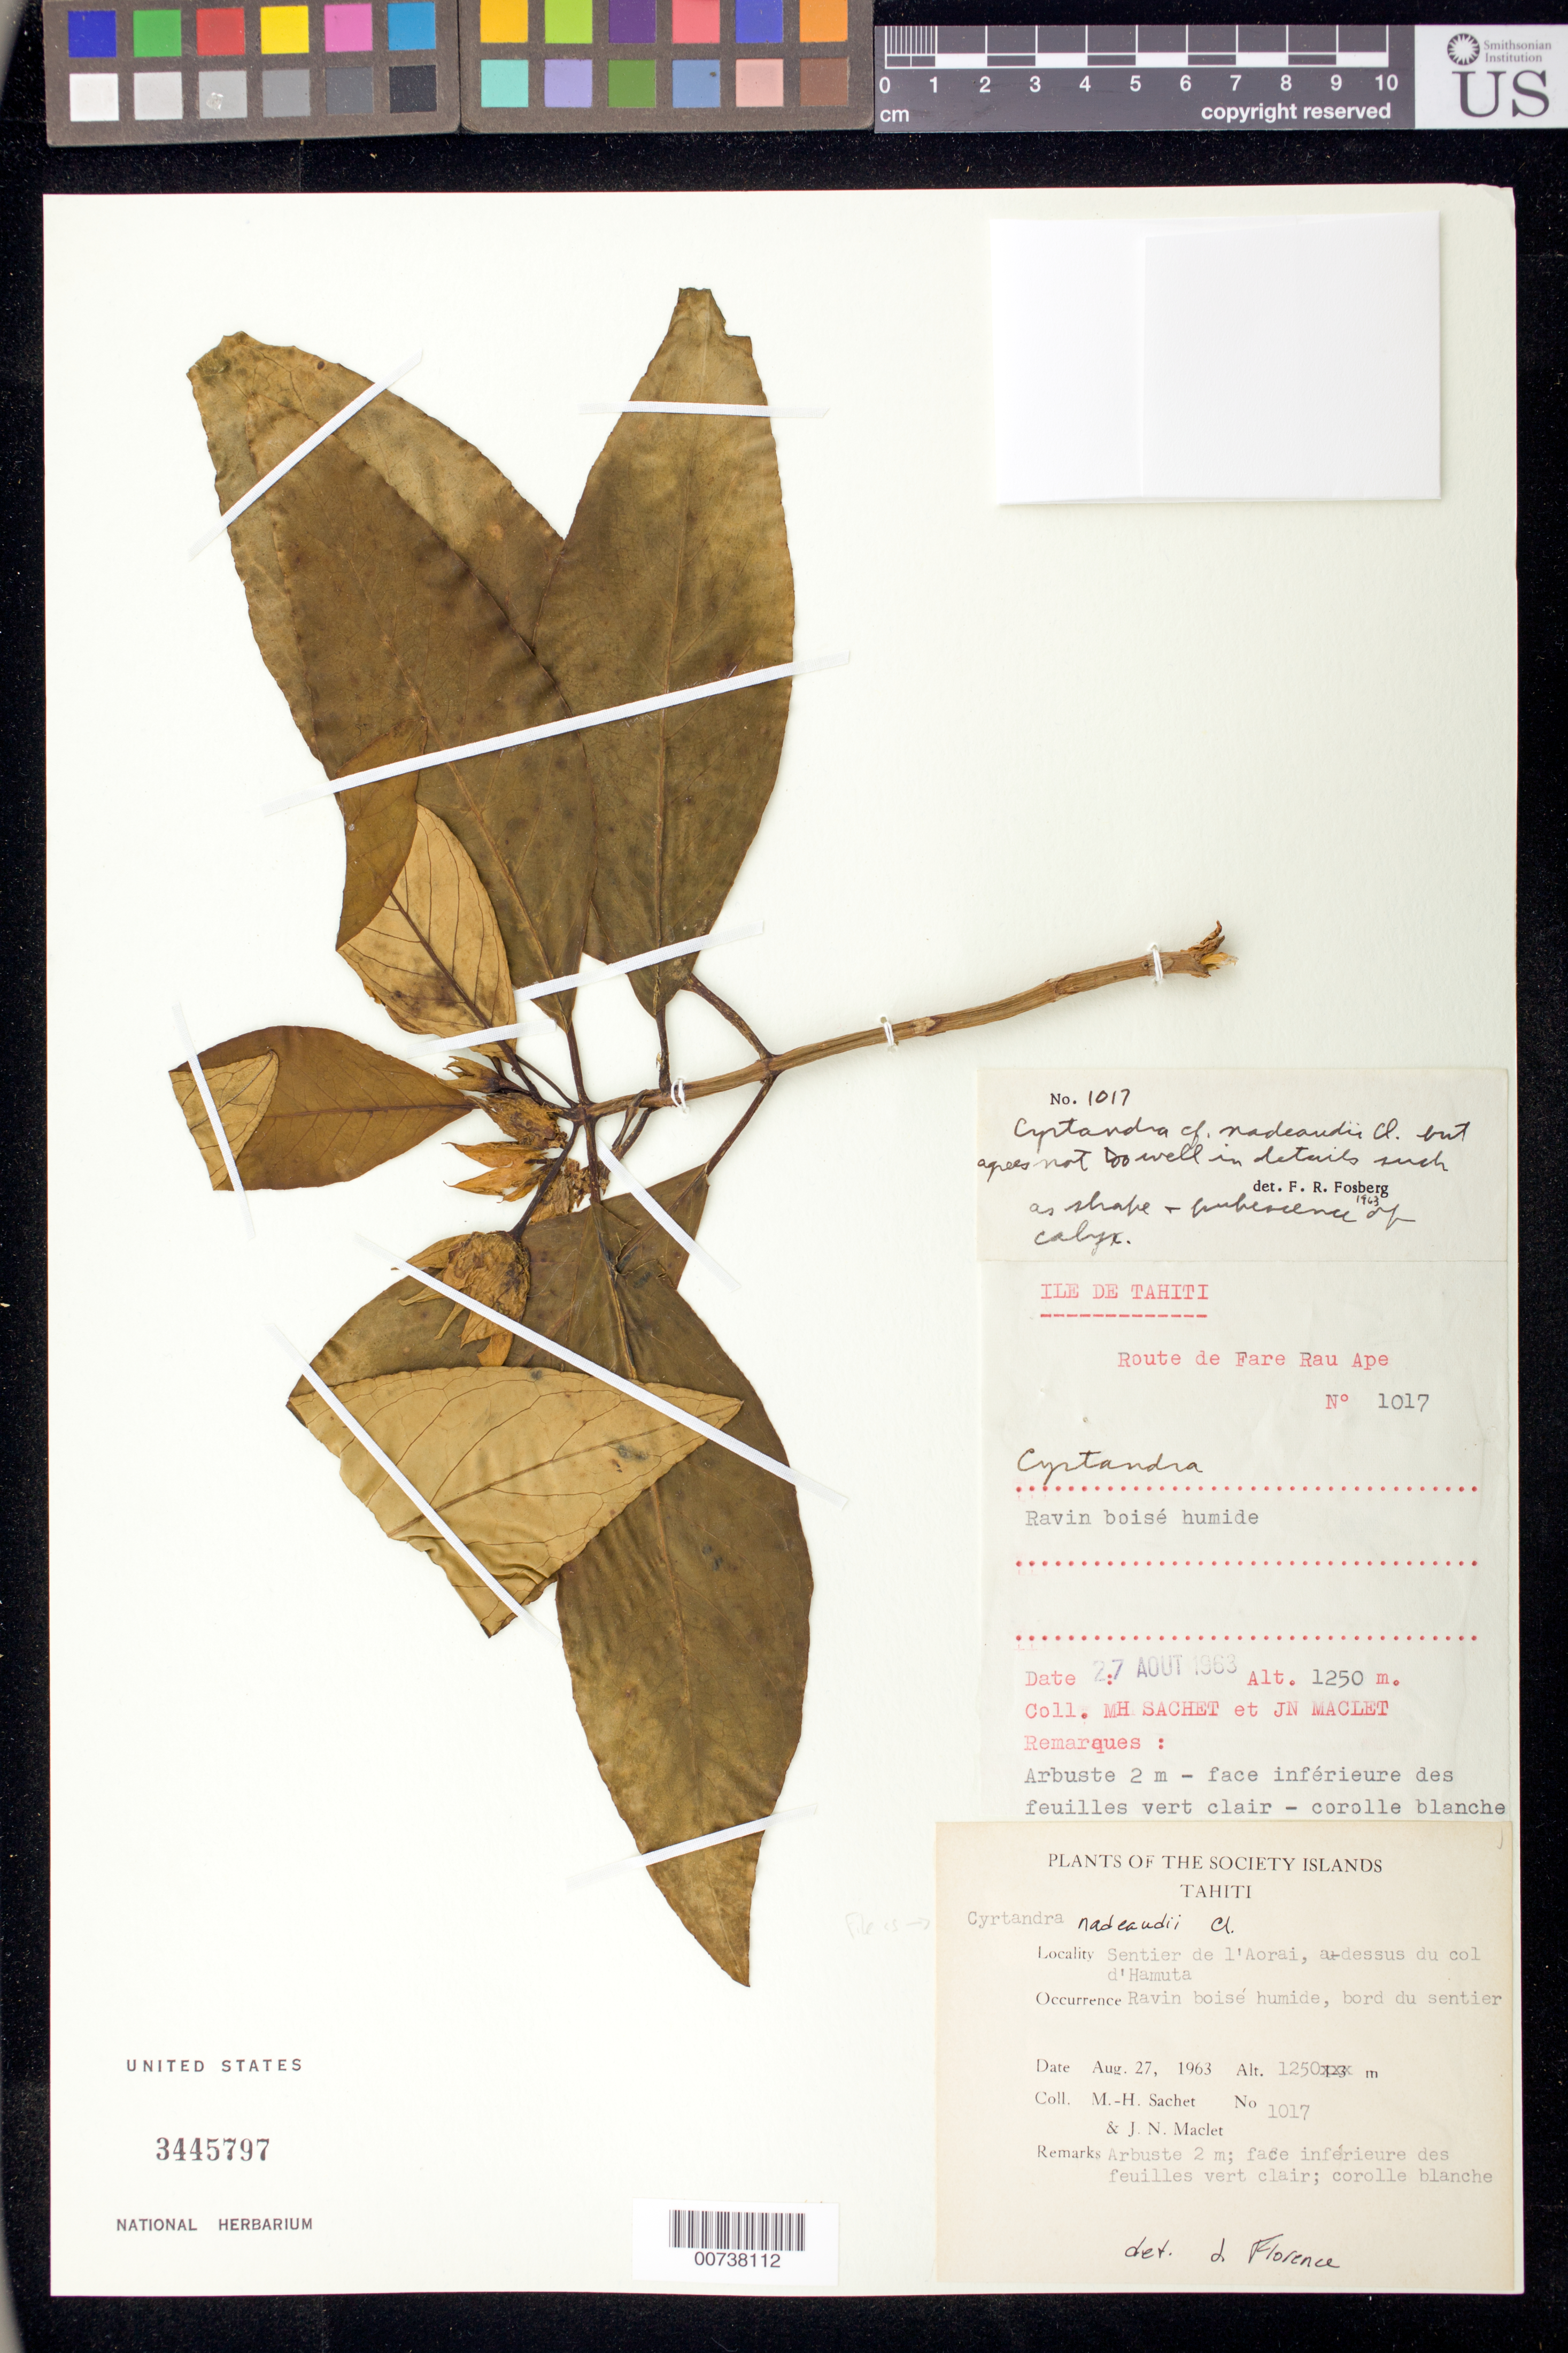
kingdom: Plantae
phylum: Tracheophyta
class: Magnoliopsida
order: Lamiales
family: Gesneriaceae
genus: Cyrtandra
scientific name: Cyrtandra nadeaudii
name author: C.B. Clarke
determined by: Florence, J.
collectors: M.-H. Sachet & J. Maclet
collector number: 1017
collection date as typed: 27 Aug 1963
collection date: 1963-08-27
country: French Polynesia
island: Tahiti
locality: Route de Fare Rau Ape, Sentier de l'Aorai, au-dessus du col d'Hamuta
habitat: Ravin boisé humide, bord du sentier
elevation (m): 1250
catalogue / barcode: US 3445797